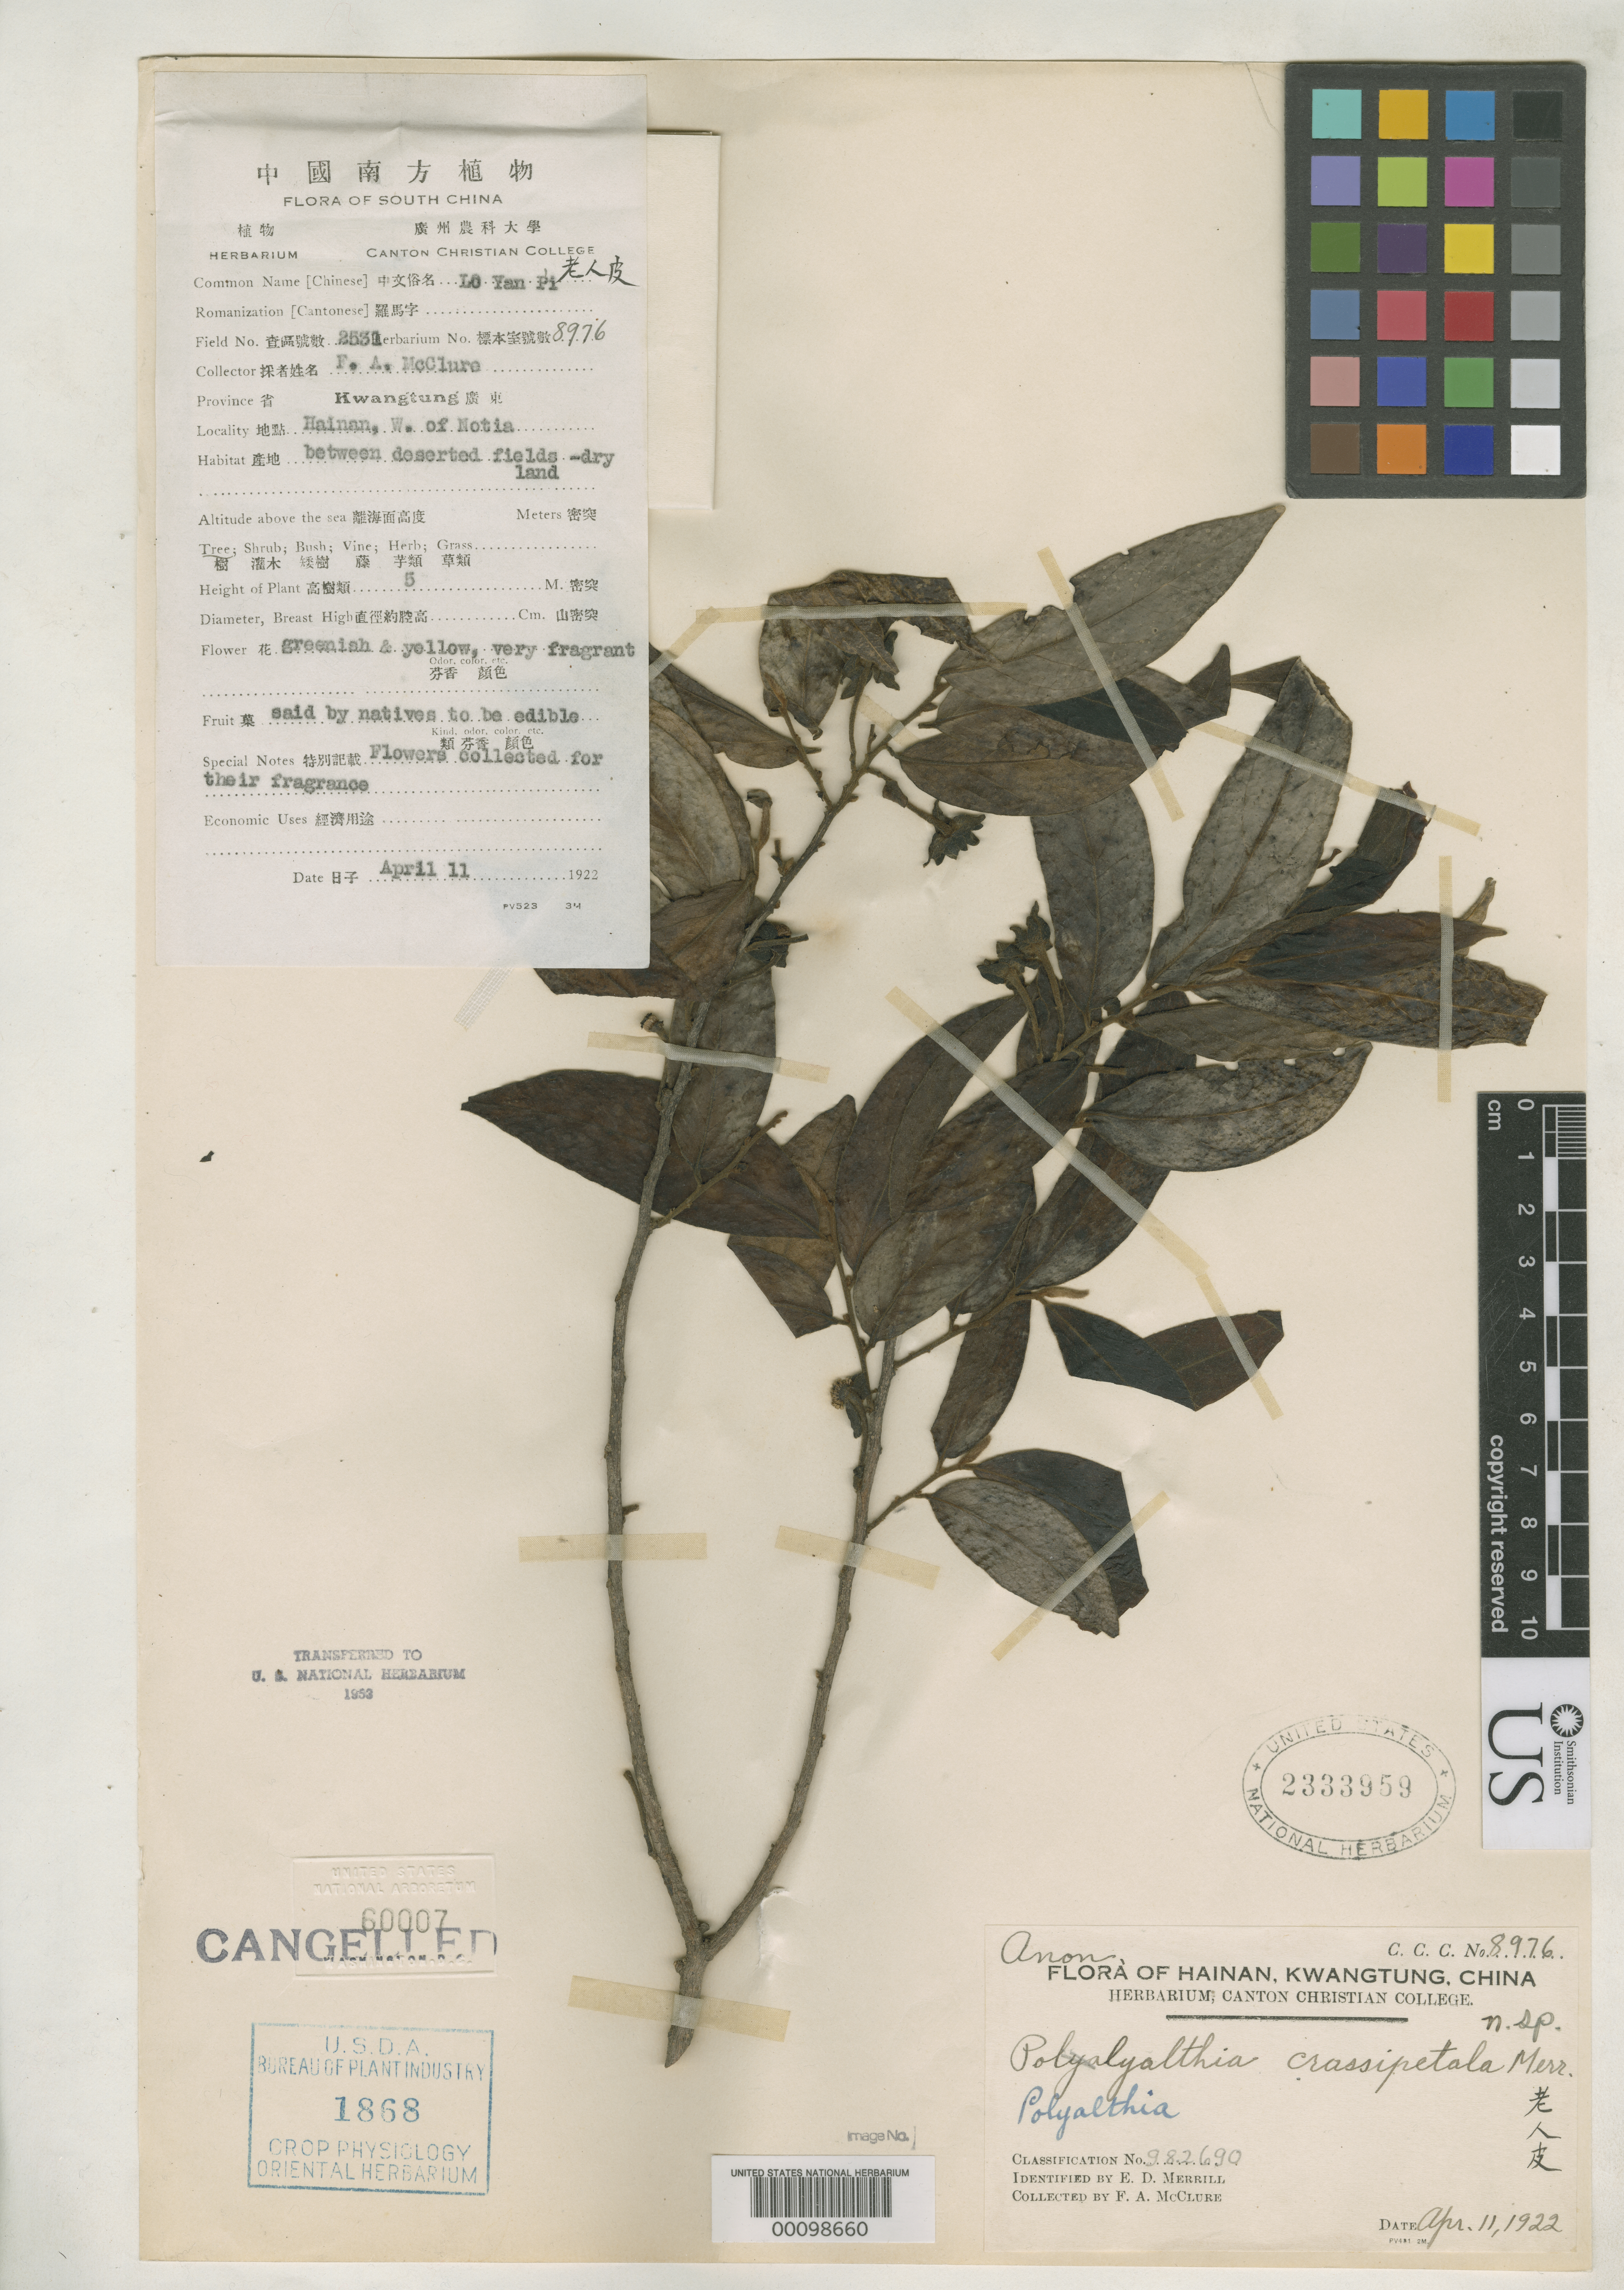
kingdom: Plantae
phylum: Tracheophyta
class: Magnoliopsida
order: Magnoliales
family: Annonaceae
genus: Polyalthia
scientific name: Polyalthia crassipetala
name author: Merr.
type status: Isotype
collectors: F. A. McClure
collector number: C.C.C. 8976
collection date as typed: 11 Apr 1922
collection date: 1922-04-11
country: China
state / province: Hainan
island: Hainan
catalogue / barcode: US 2333959